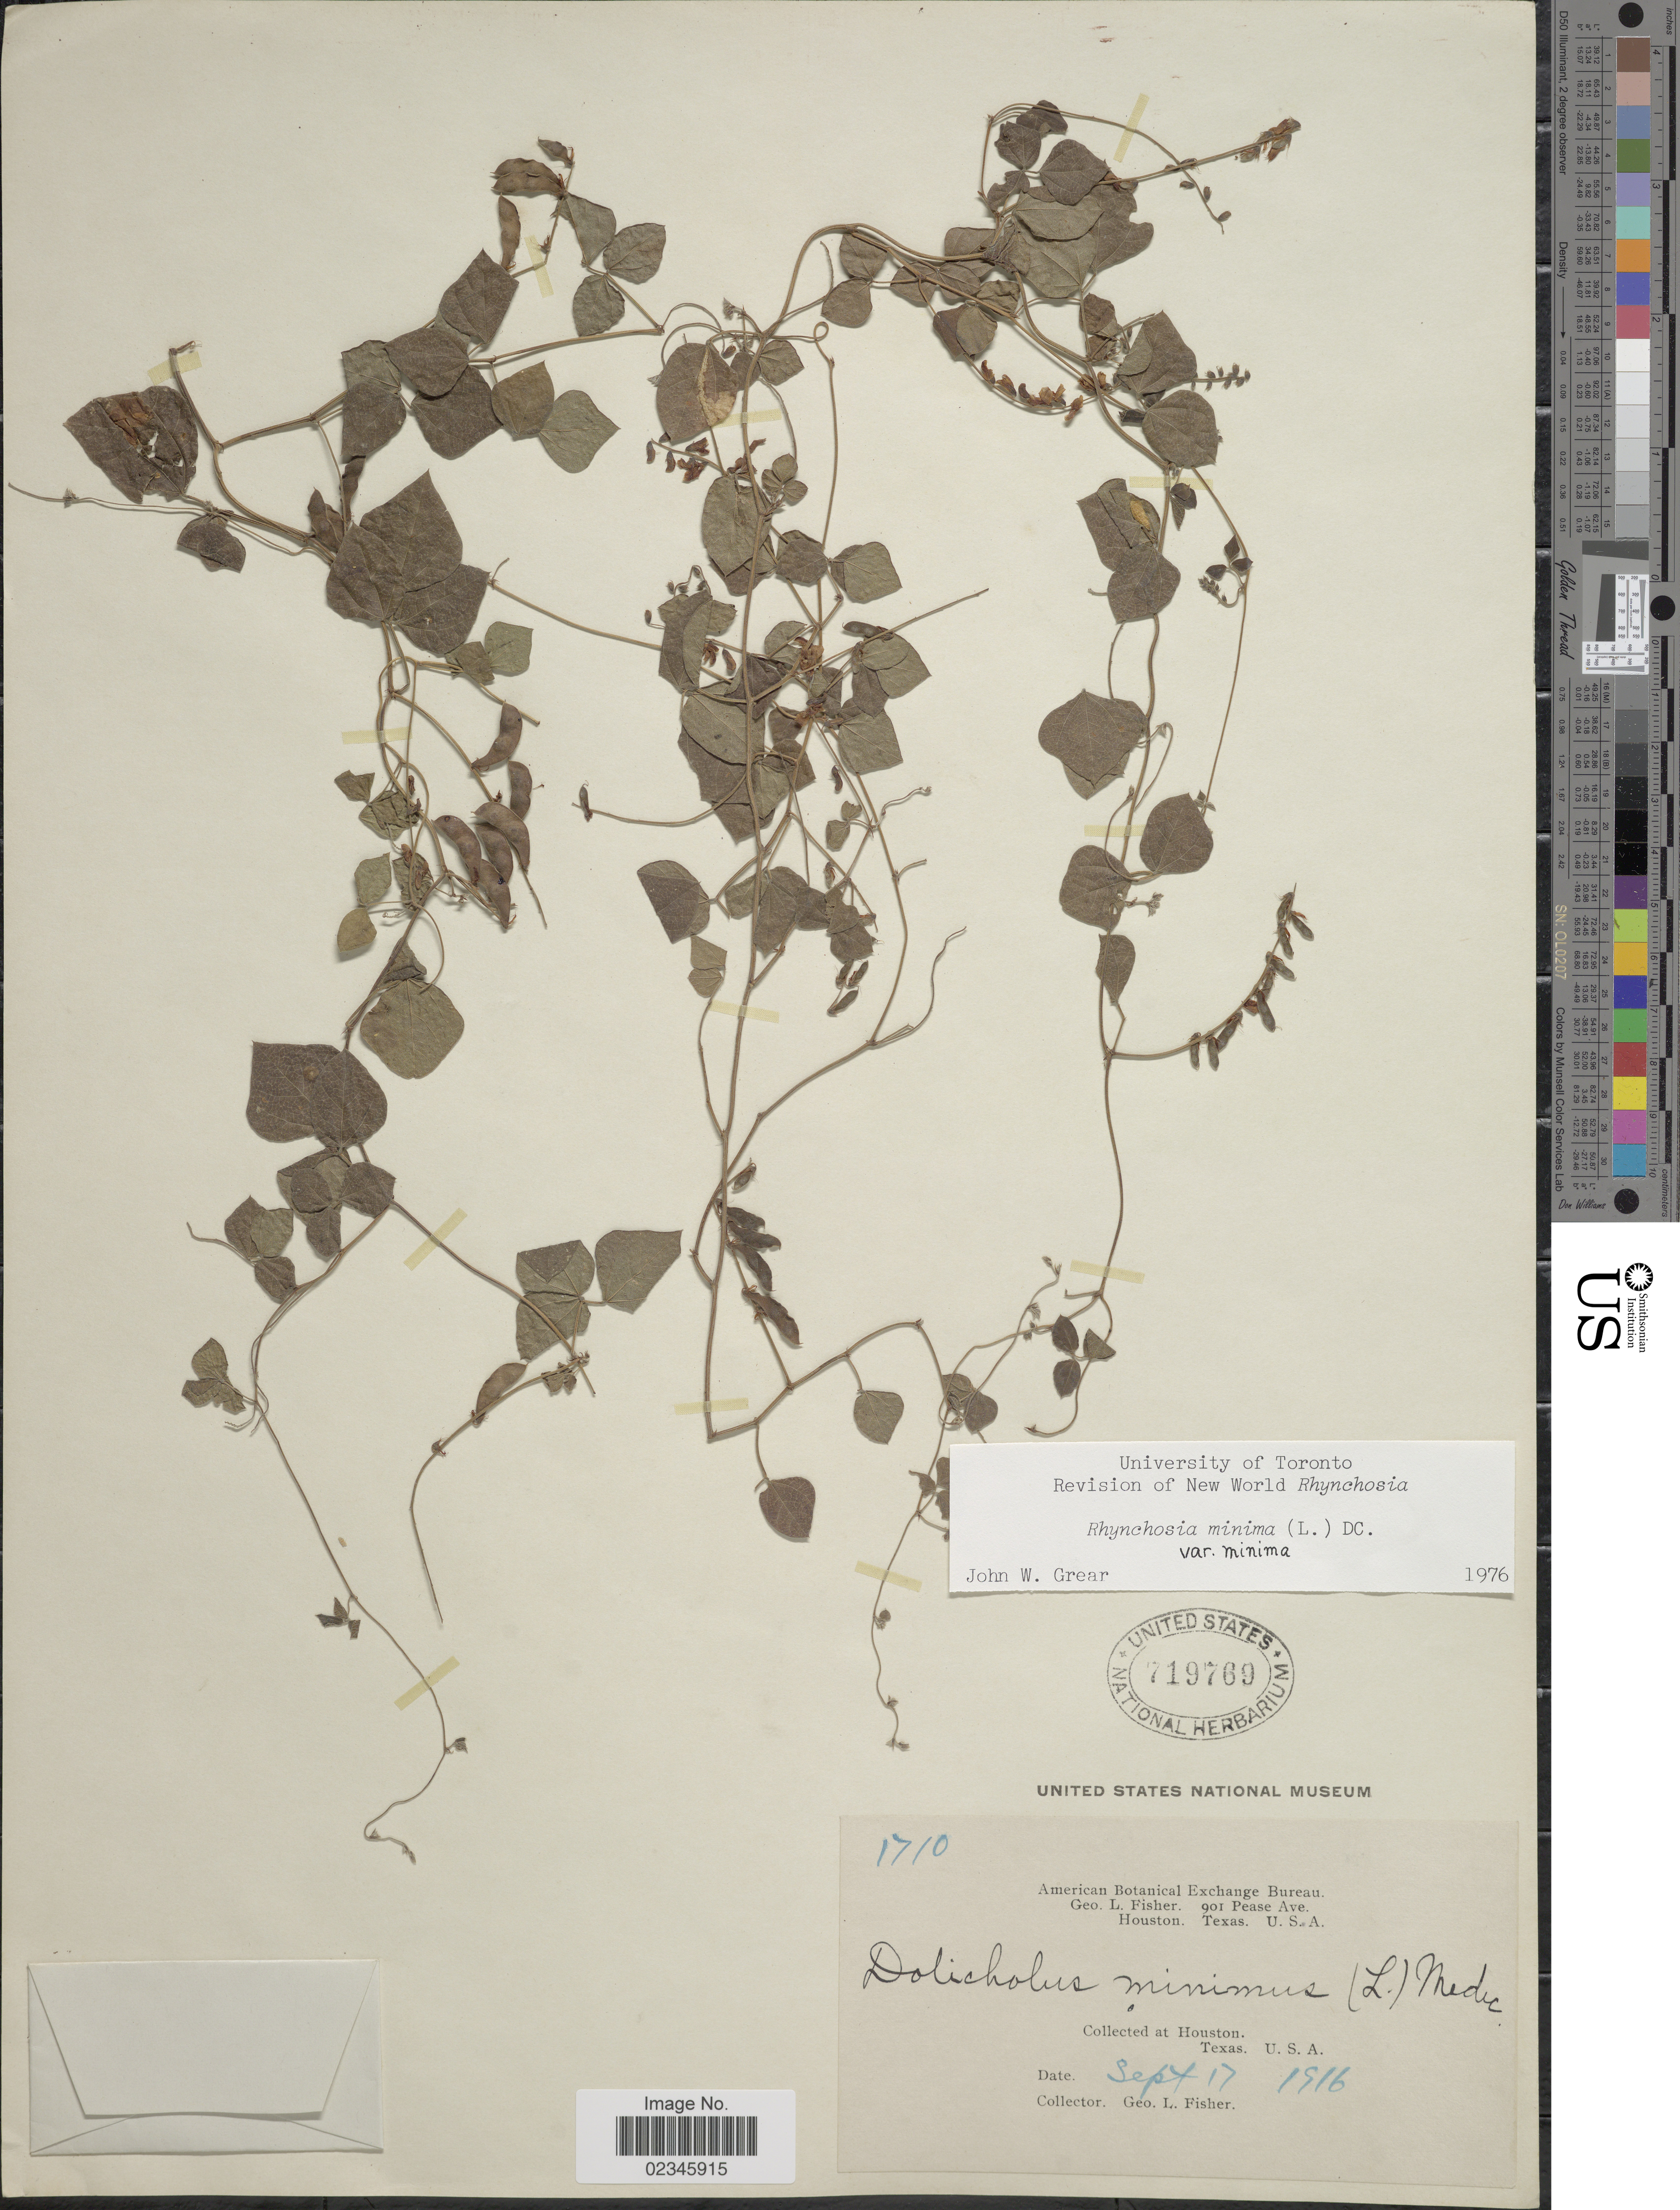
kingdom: Plantae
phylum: Tracheophyta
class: Magnoliopsida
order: Fabales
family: Fabaceae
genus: Rhynchosia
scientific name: Rhynchosia minima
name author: (L.) DC.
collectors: G. L. Fisher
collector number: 1710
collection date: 1916-09-17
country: United States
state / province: Texas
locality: Houston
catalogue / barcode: US 719769